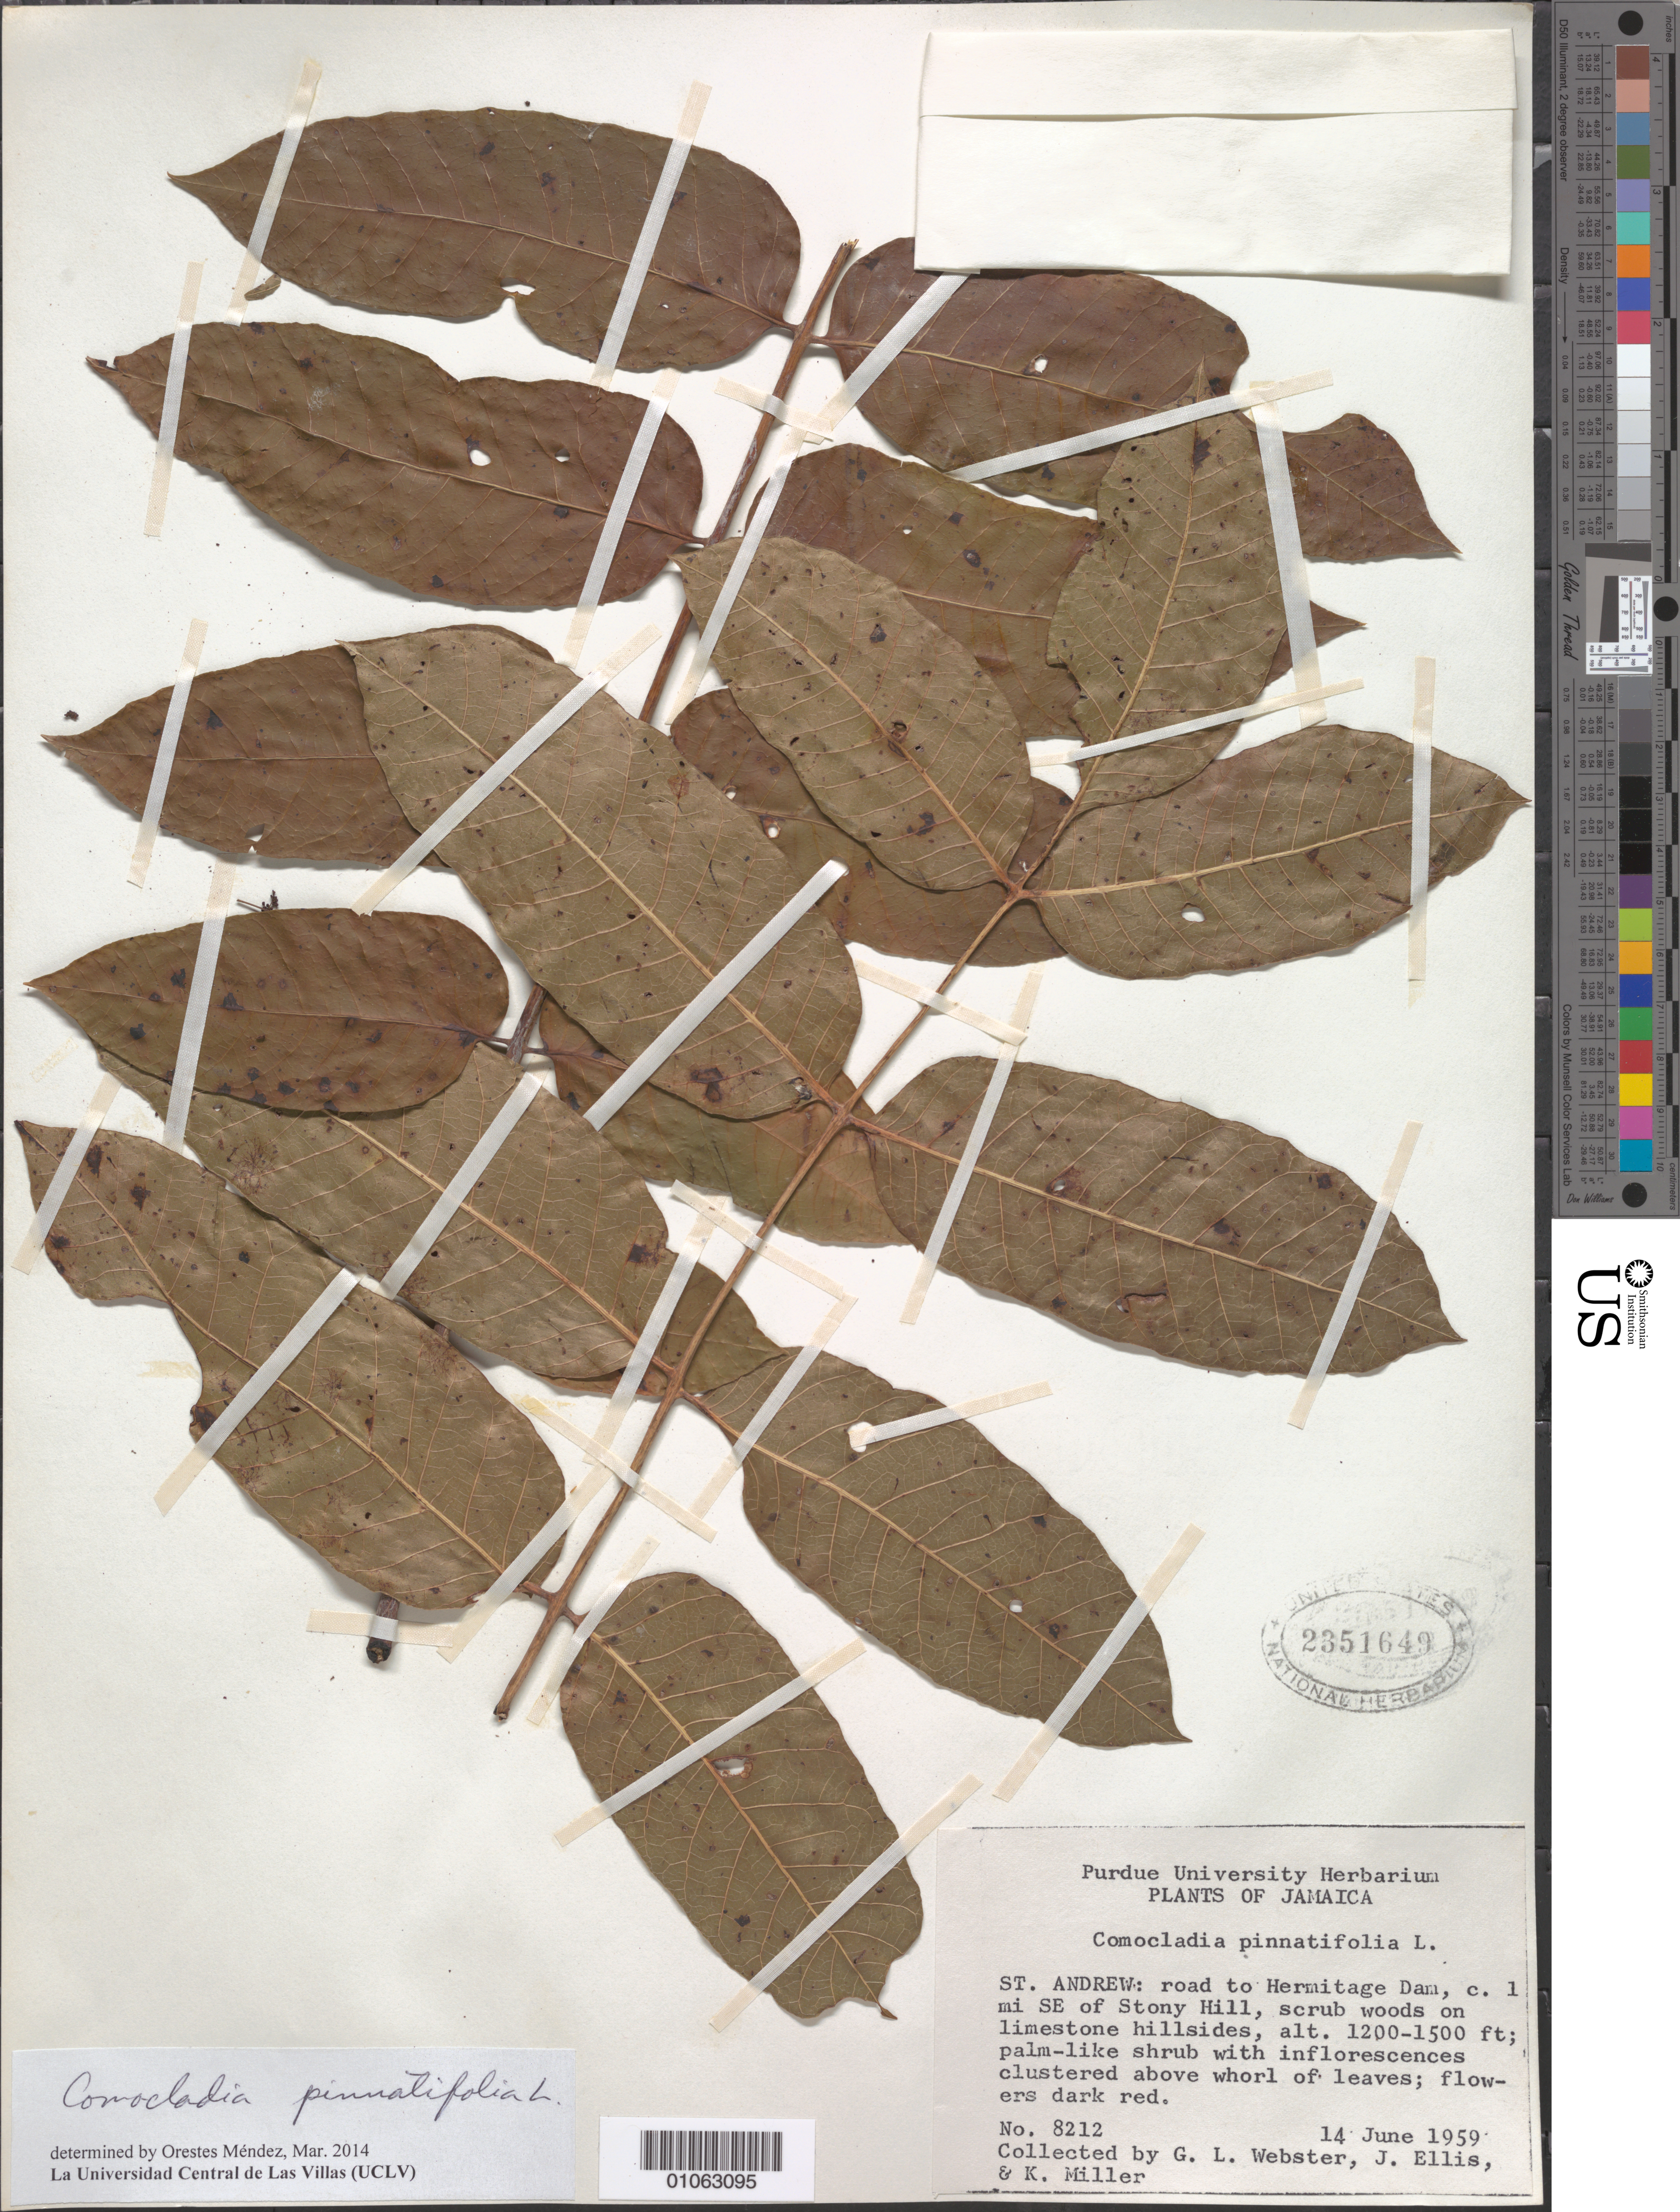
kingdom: Plantae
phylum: Tracheophyta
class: Magnoliopsida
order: Sapindales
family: Anacardiaceae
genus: Comocladia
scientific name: Comocladia pinnatifolia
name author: L.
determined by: Méndez, Orestes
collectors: G. L. Webster, J. Ellis & K. Miller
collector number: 8212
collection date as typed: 14 Jun 1959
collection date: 1959-06-14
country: Jamaica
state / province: Saint Andrew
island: Jamaica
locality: Road to Hermitage Dam, c.1 mi SE of Stony Hill, scrub woods on limestone hillside.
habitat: Scrub woods on limestone hillsides.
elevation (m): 366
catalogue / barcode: US 2351649